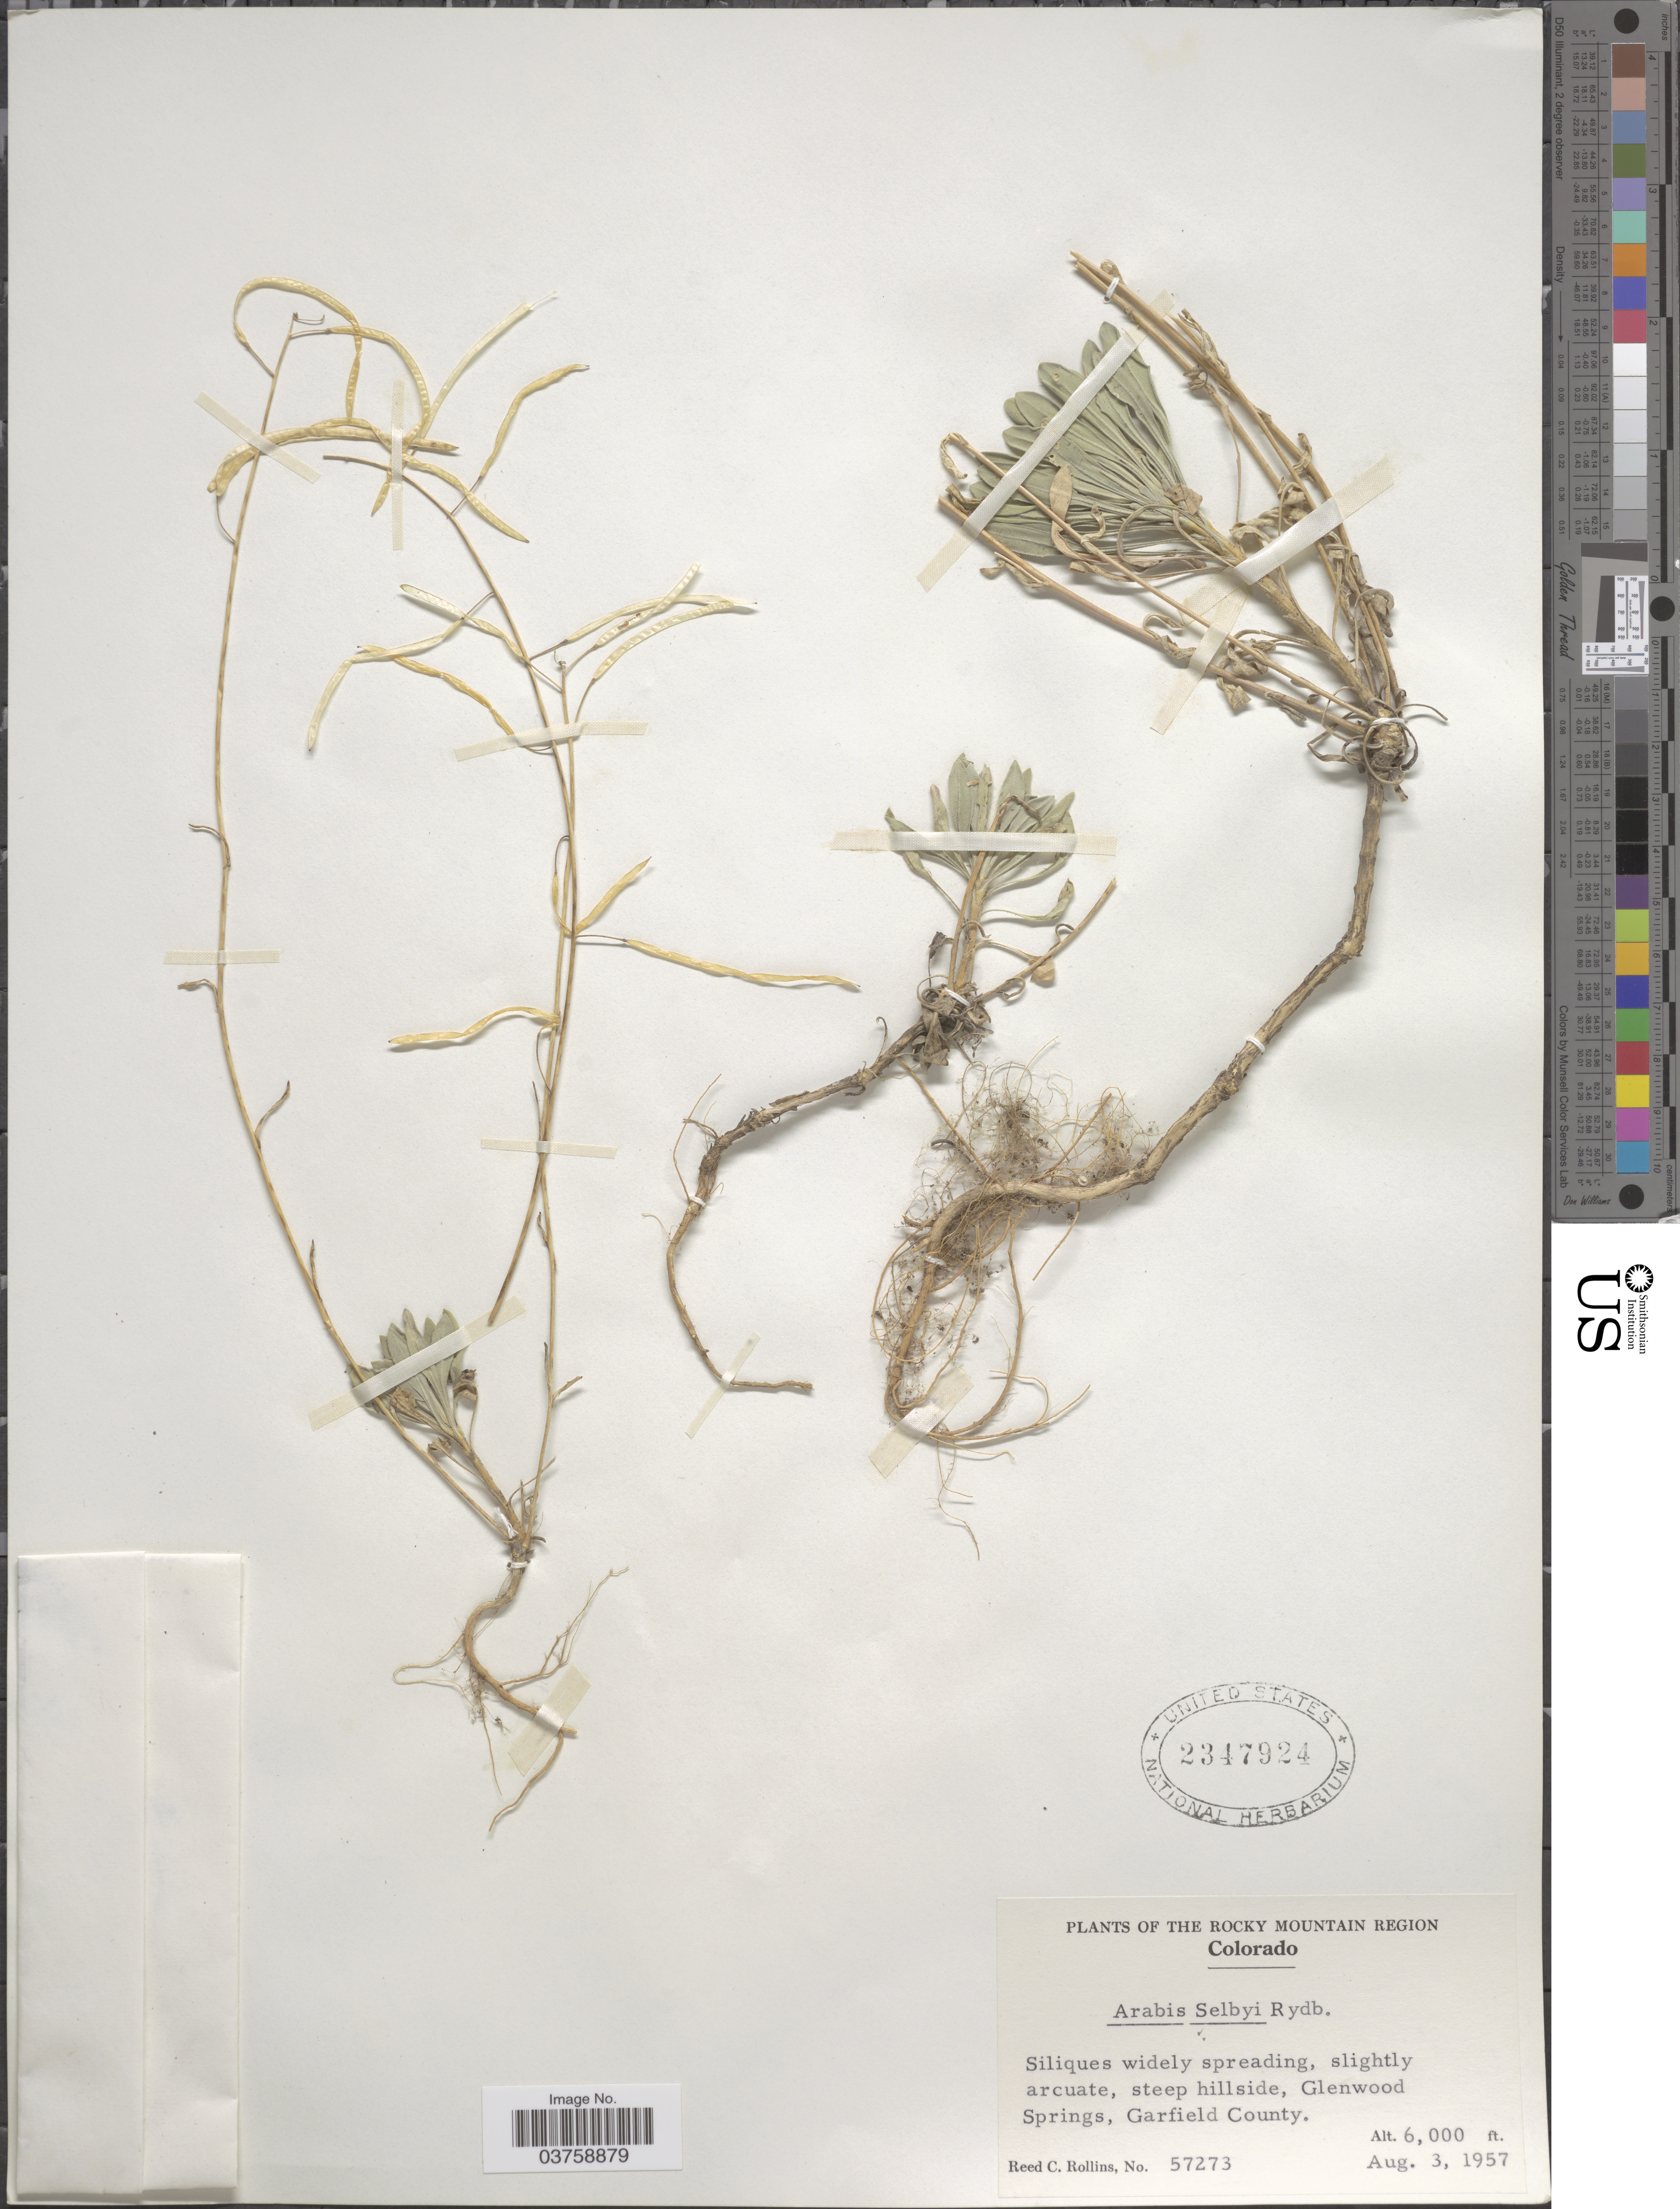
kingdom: Plantae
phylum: Tracheophyta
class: Magnoliopsida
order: Brassicales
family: Brassicaceae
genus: Arabis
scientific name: Arabis selbyi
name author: Rydb.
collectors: R. C. Rollins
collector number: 57273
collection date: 1957-08-03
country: United States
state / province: Colorado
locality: The Rocky Mountain Region. Glenwood Springs, Garfield County.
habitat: steep hillside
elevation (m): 1829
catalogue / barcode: US 2347924